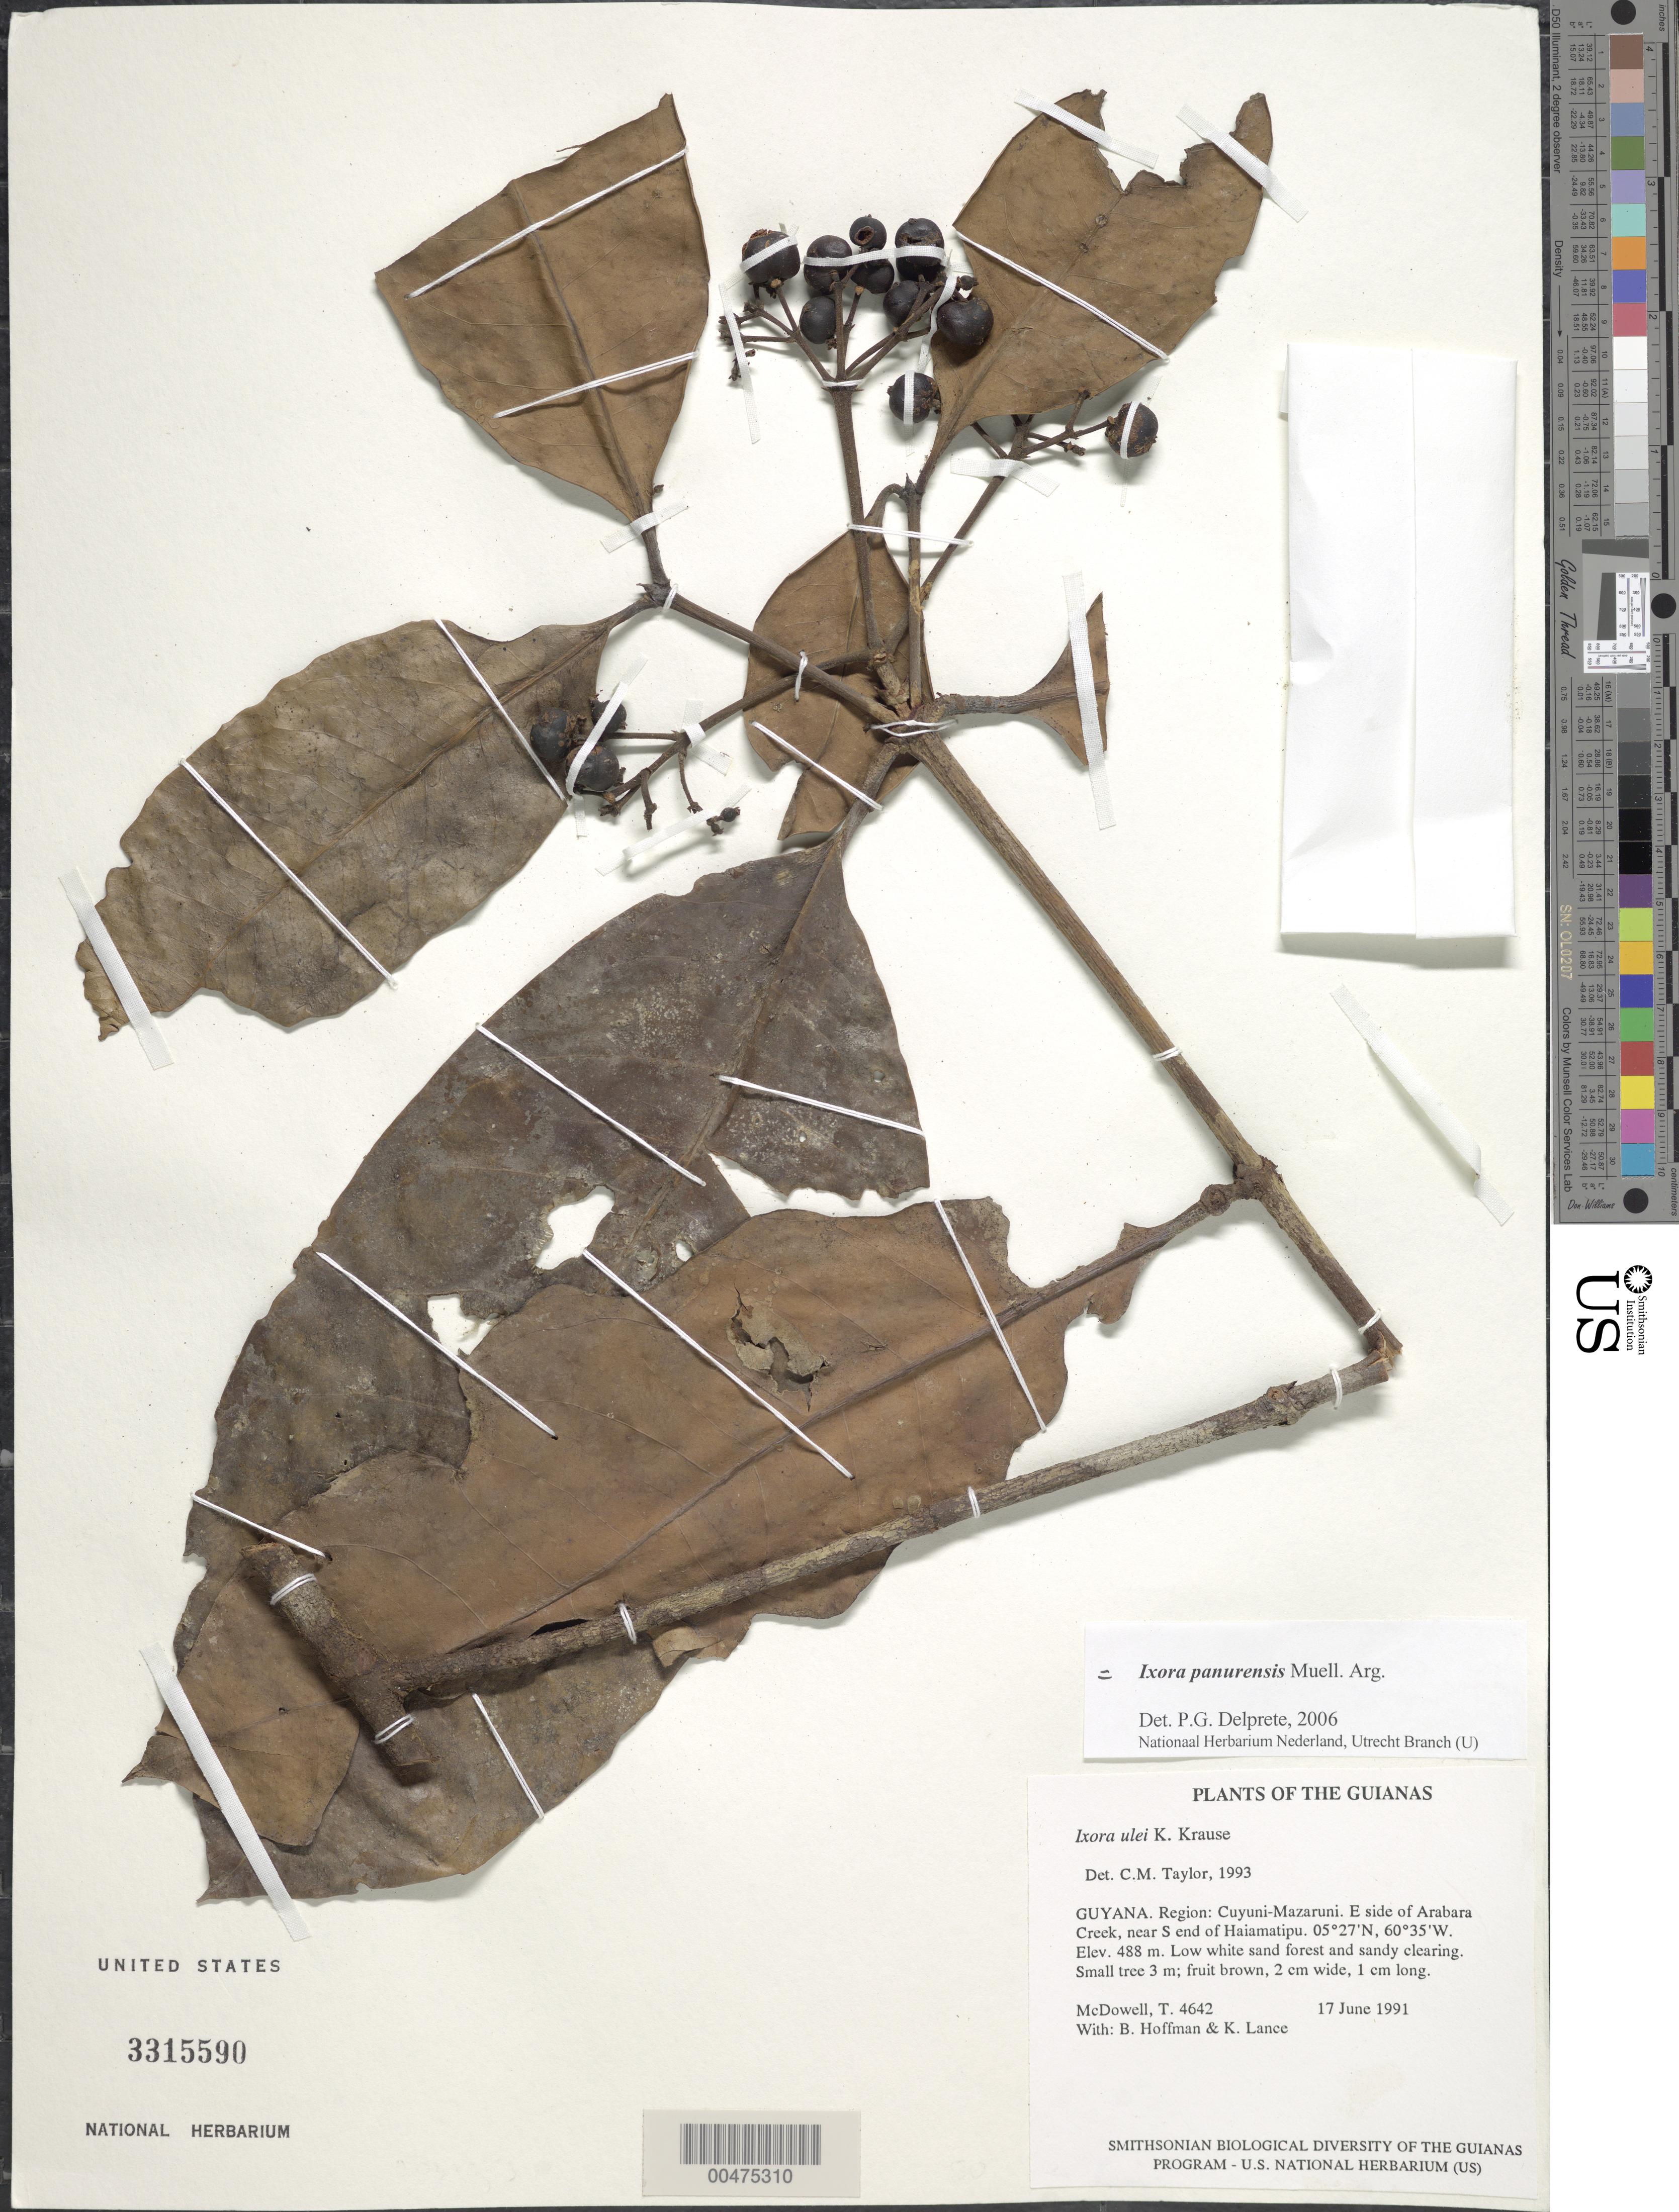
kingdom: Plantae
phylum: Tracheophyta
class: Magnoliopsida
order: Gentianales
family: Rubiaceae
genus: Ixora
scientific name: Ixora panurensis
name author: Müll. Arg.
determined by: Delprete, P. G., Herb. de Guyane Cay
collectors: T. McDowell, B. Hoffman & K. Lance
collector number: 4642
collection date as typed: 17 June 1991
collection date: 1991-06-17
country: Guyana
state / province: Cuyuni-Mazaruni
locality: E side of Arabaru Creek, near S end of Haiamatipu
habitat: Low white sand forest and sandy clearing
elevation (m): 488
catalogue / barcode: US 3315590